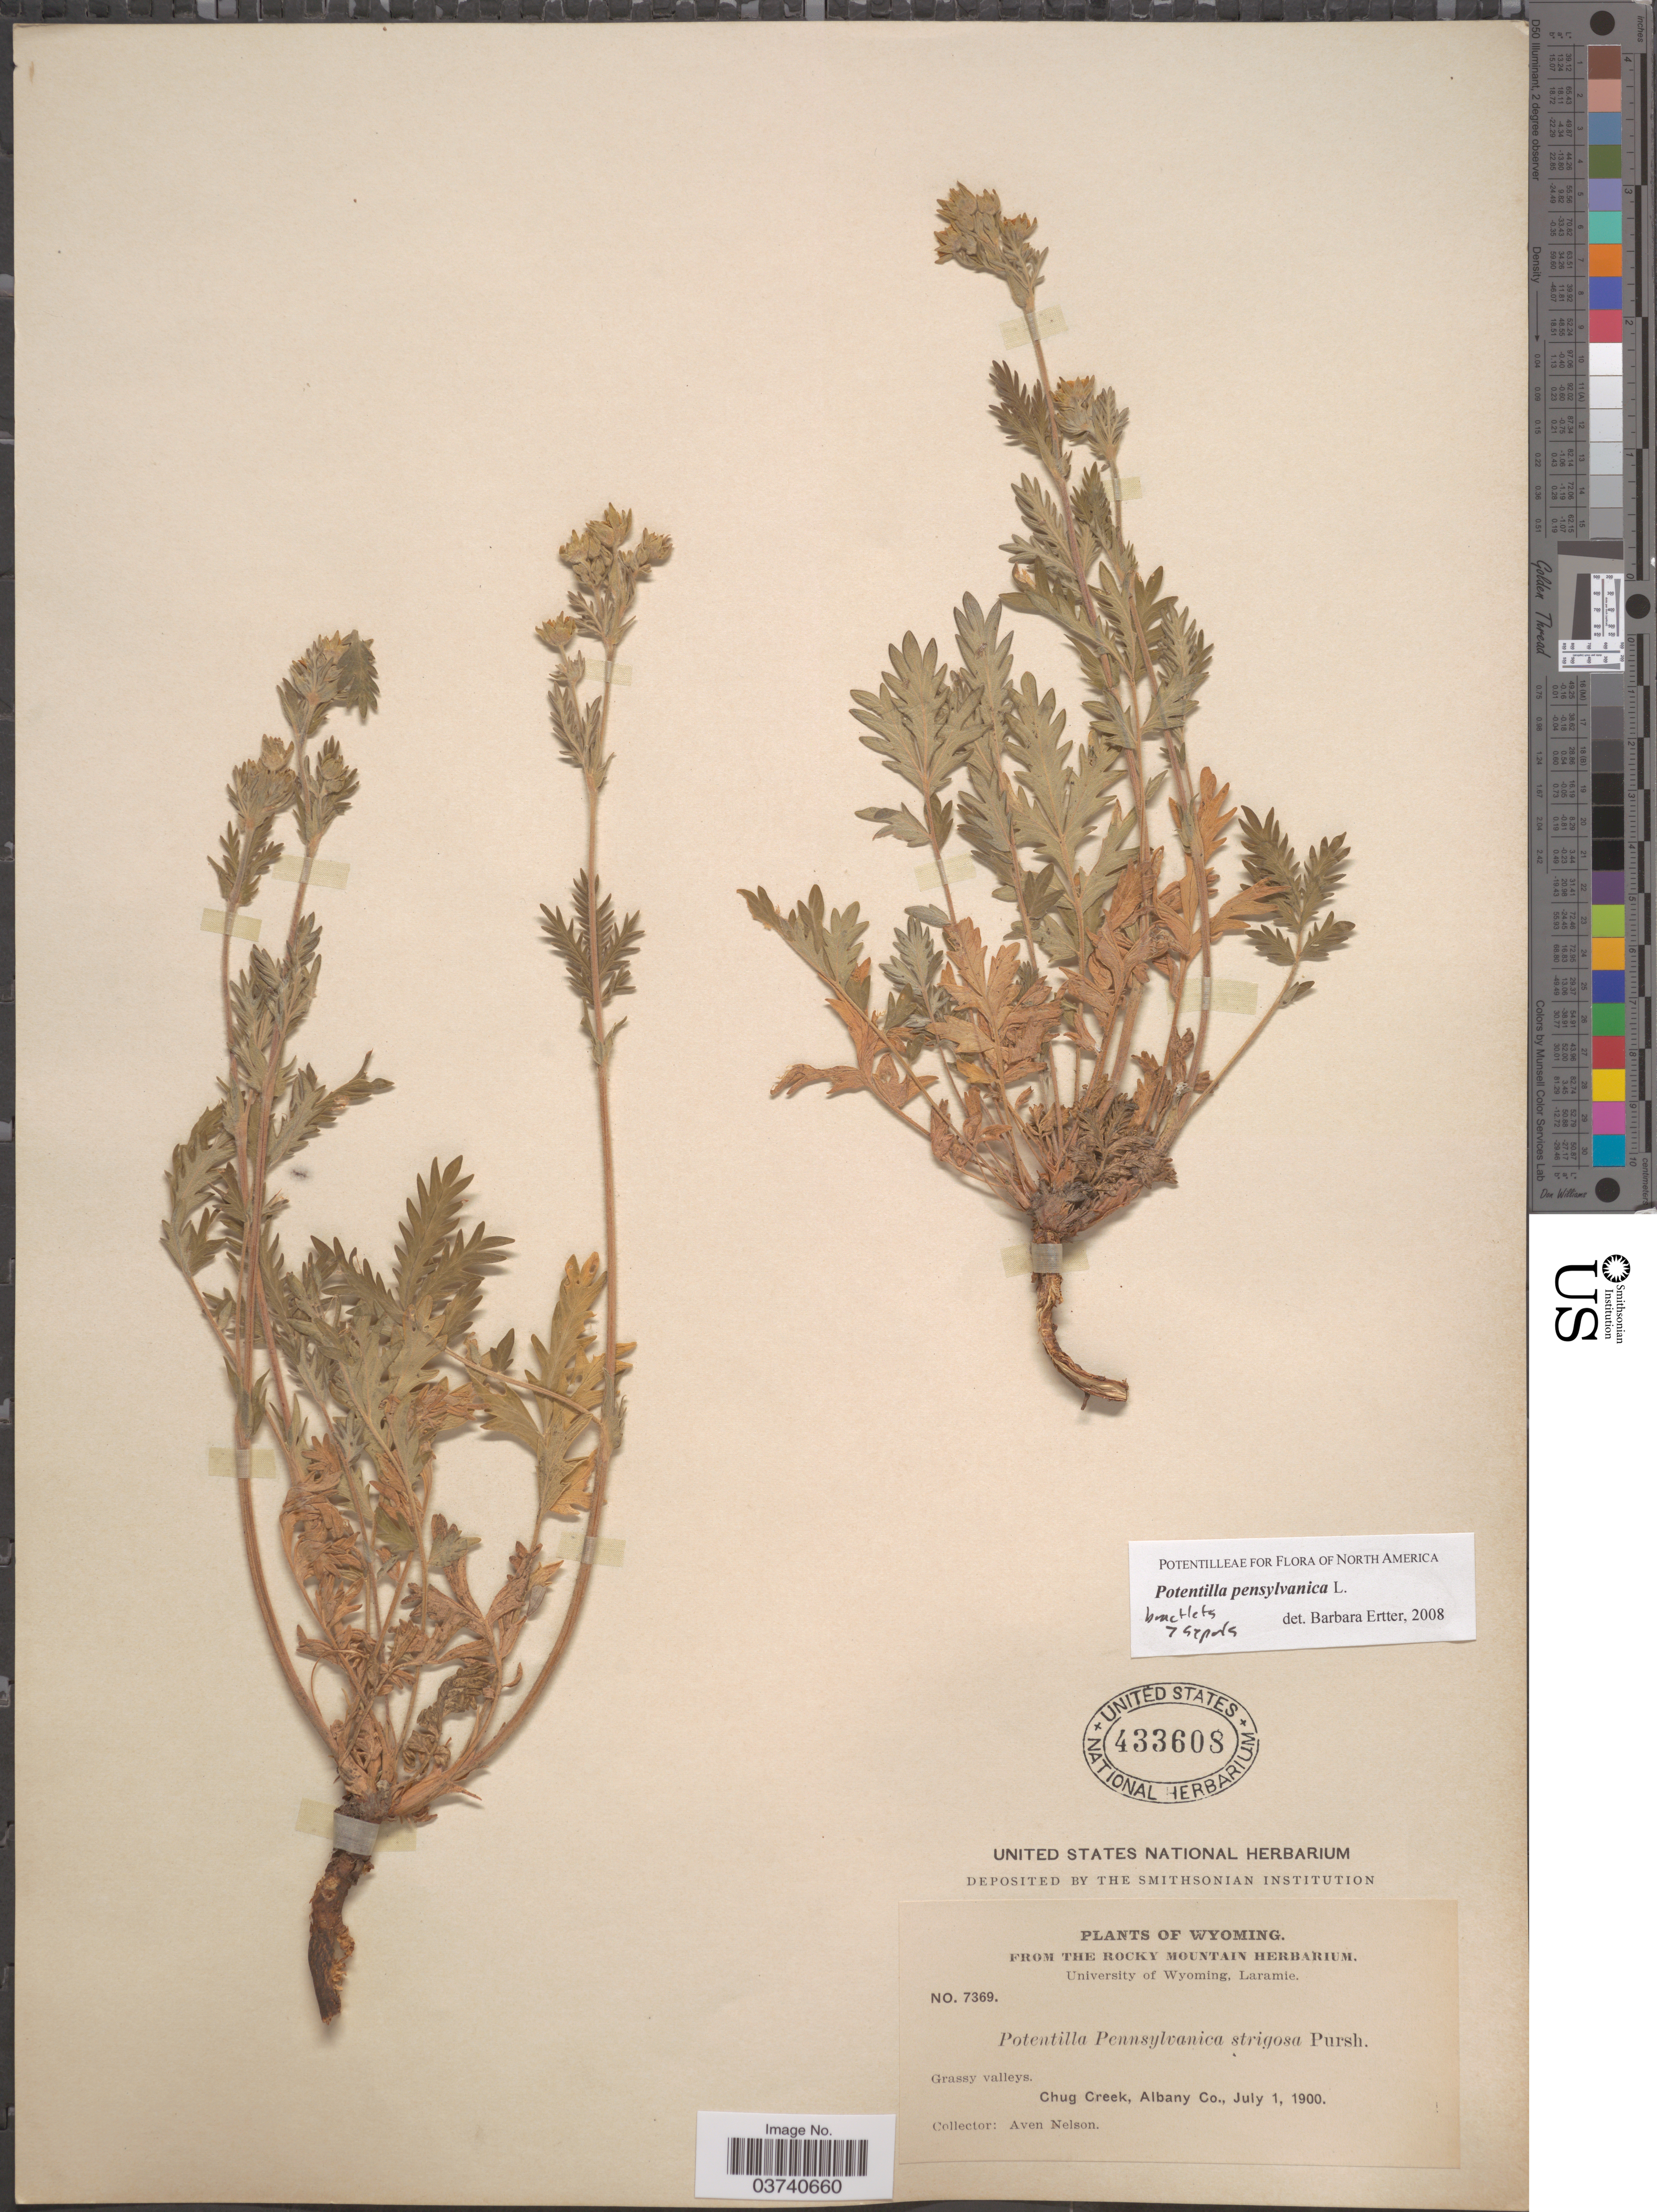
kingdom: Plantae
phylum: Tracheophyta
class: Magnoliopsida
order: Rosales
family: Rosaceae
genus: Potentilla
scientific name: Potentilla pensylvanica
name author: L.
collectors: A. Nelson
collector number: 7369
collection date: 1900-07-01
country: United States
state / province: Wyoming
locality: Chug Creek, Albany Co.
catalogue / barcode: US 433608